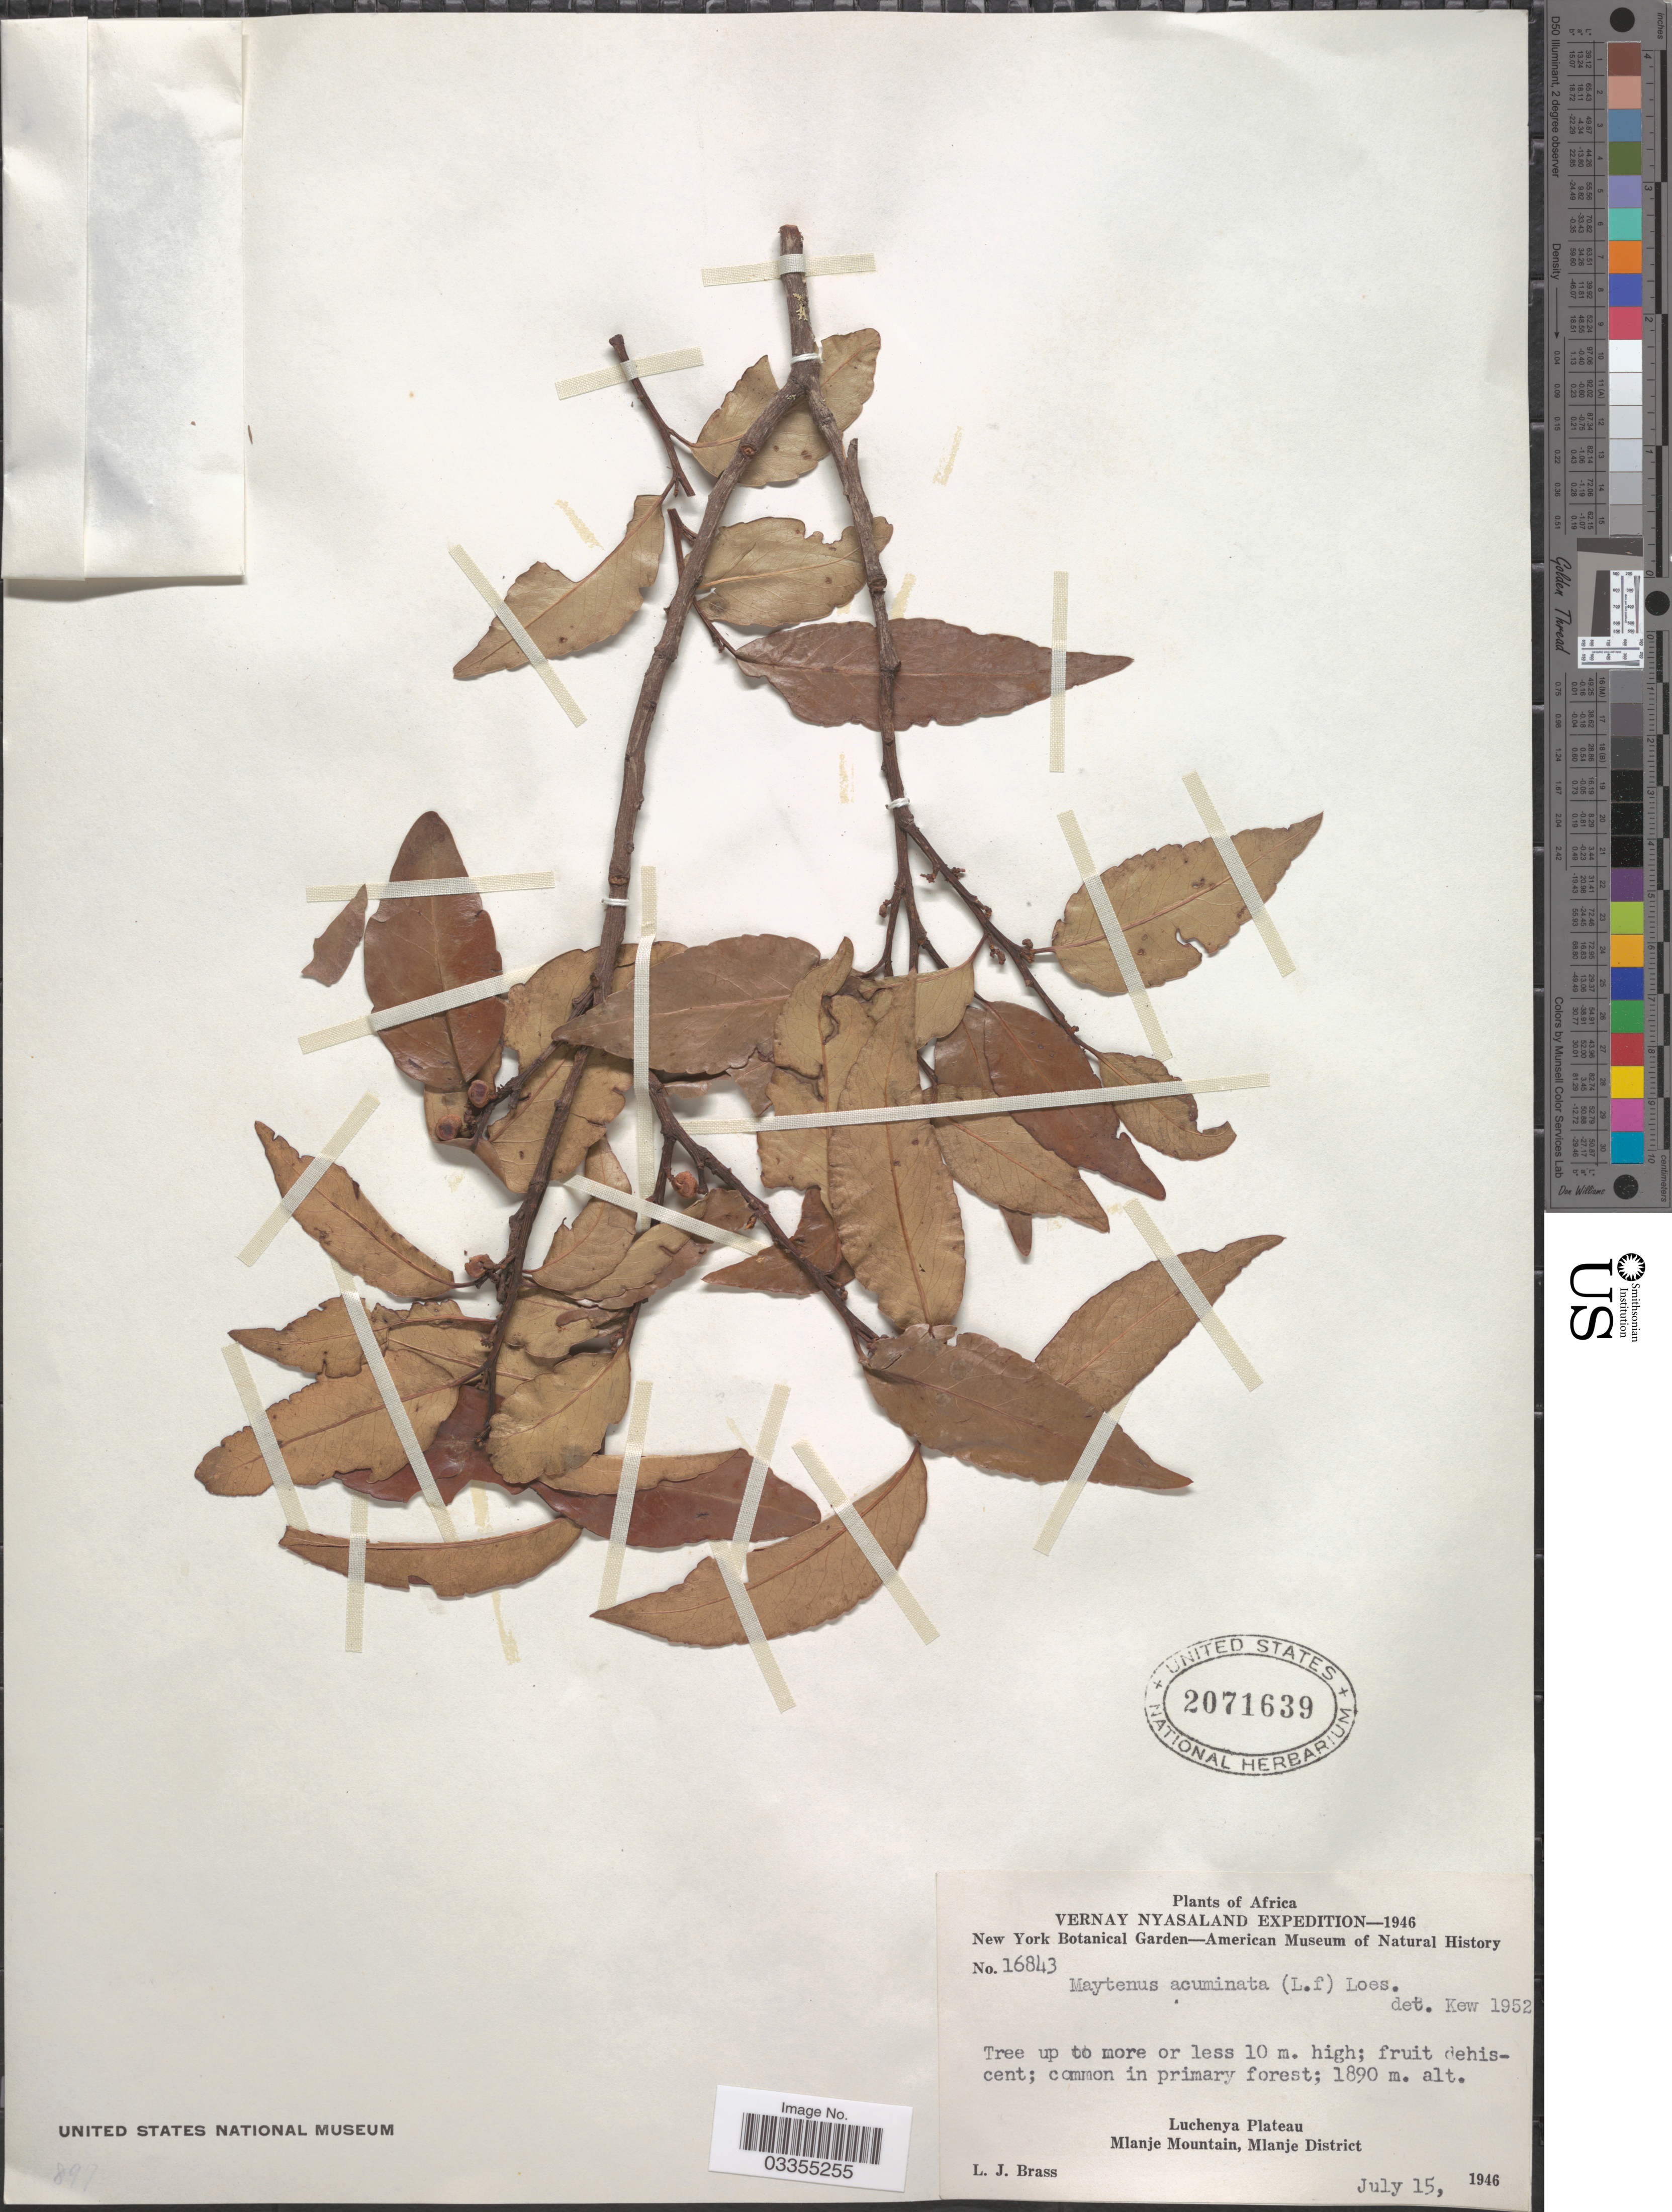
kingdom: Plantae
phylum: Tracheophyta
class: Magnoliopsida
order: Celastrales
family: Celastraceae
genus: Maytenus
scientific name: Maytenus acuminata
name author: (L. f.) Loes.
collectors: L. J. Brass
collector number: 16843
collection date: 1946-07-15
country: Malawi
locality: Vernay Nyasaland. Luchenya Plateau, Mlanje Mountain, Mlanje District.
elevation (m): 1890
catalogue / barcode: US 2071639